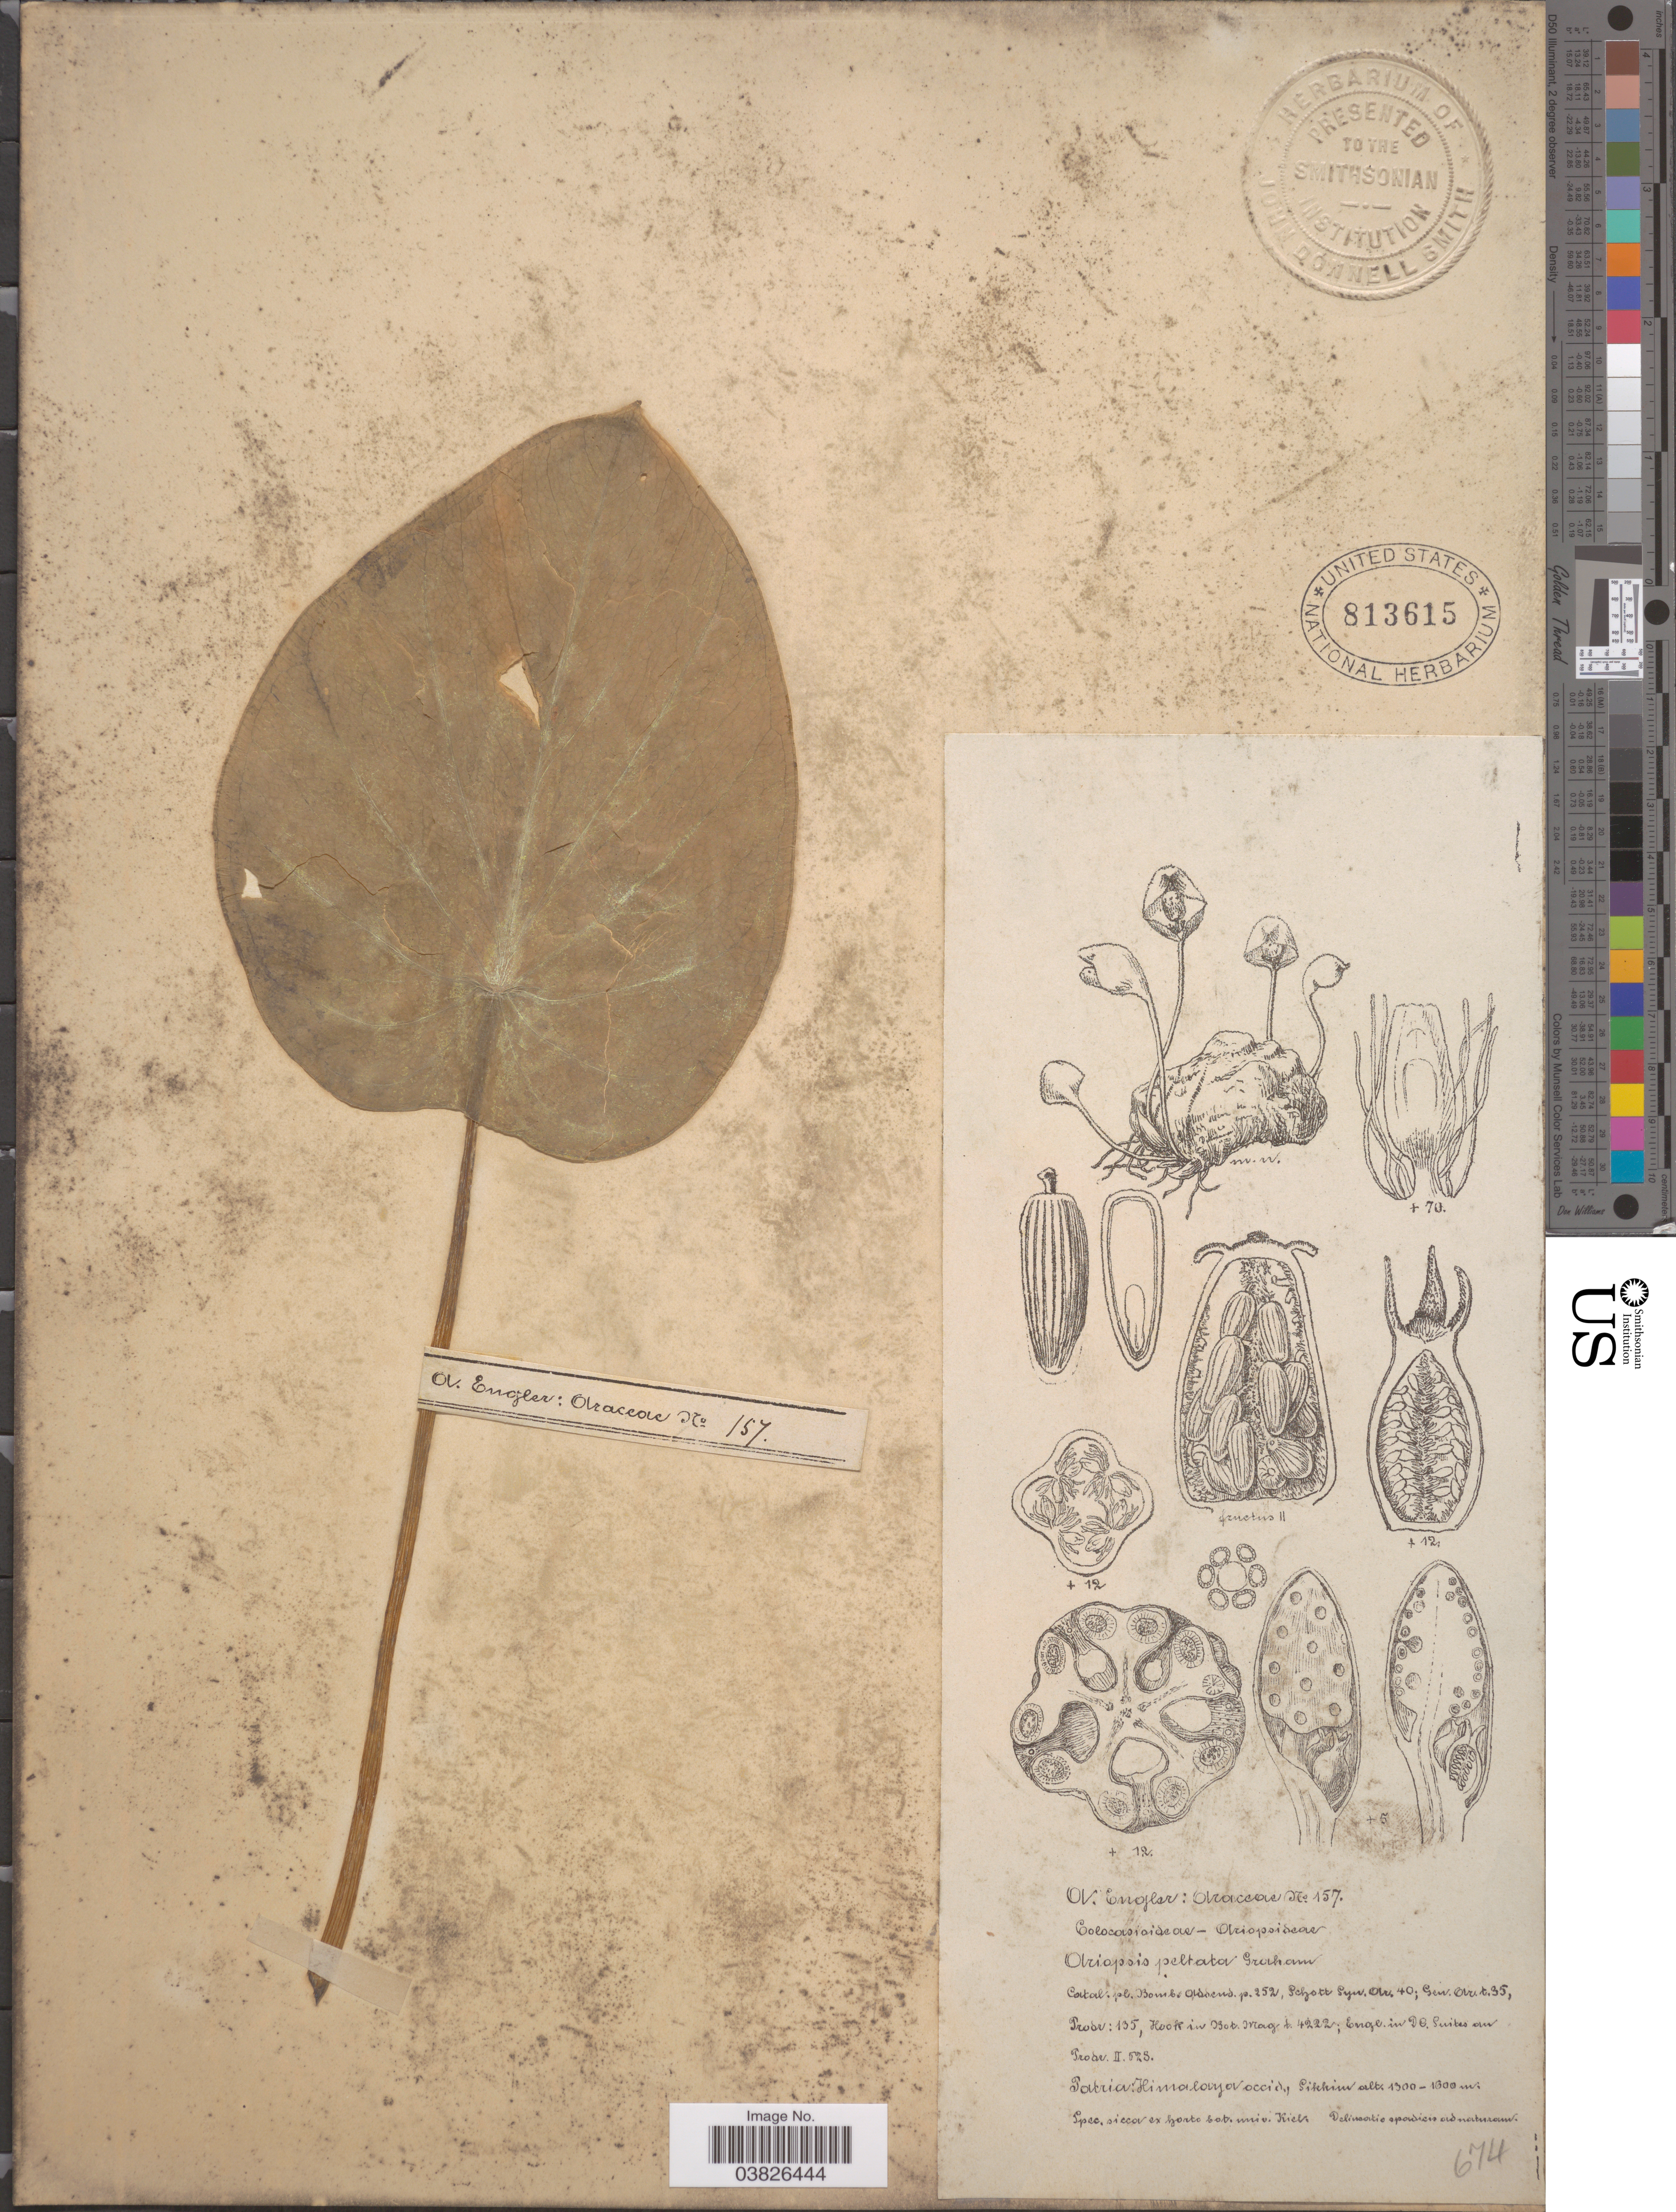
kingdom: Plantae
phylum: Tracheophyta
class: Liliopsida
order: Alismatales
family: Araceae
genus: Ariopsis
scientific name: Ariopsis peltata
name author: Nimmo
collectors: A. Engler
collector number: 157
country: India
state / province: Sikkim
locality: Himalaya occid.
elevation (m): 1300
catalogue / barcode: US 813615